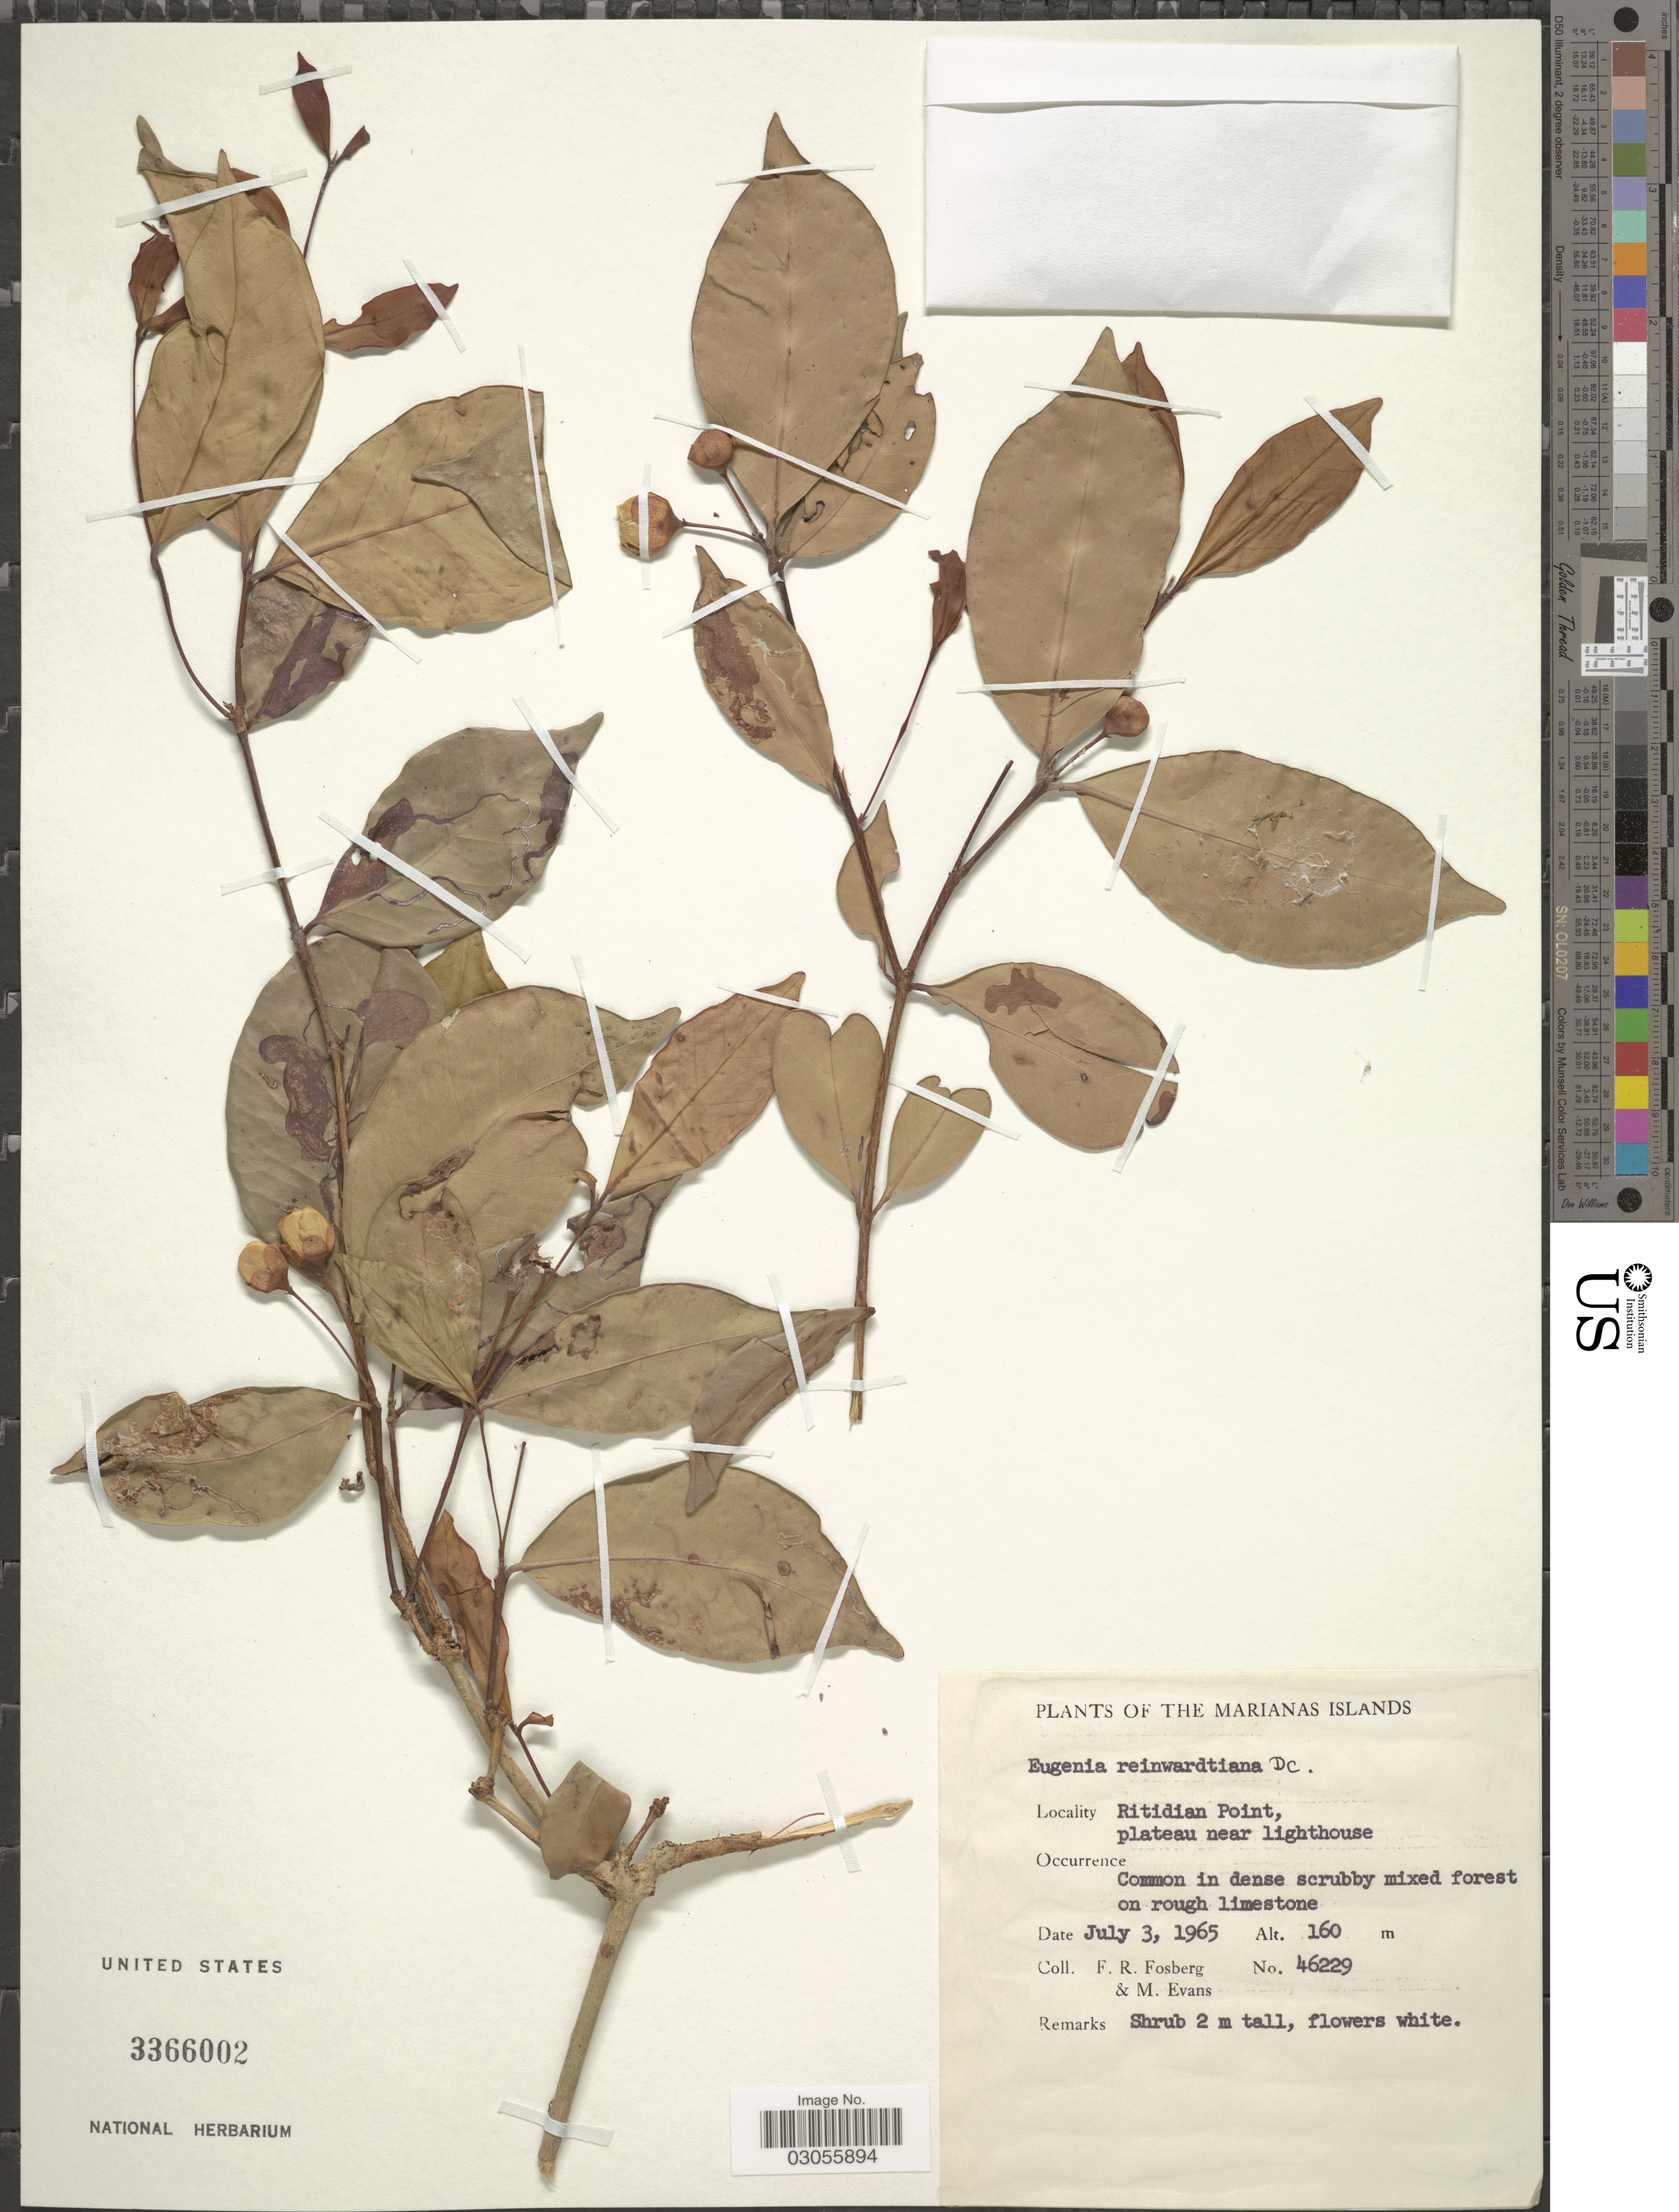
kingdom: Plantae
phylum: Tracheophyta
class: Magnoliopsida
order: Myrtales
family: Myrtaceae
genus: Eugenia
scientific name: Eugenia reinwardtiana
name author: (Blume) DC.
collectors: F. R. Fosberg & M. Evans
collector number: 46229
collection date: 1965-07-03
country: Northern Mariana Islands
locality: Marianas Islands. Ritidian Point, plateau near lighthouse.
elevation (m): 160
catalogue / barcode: US 3366002